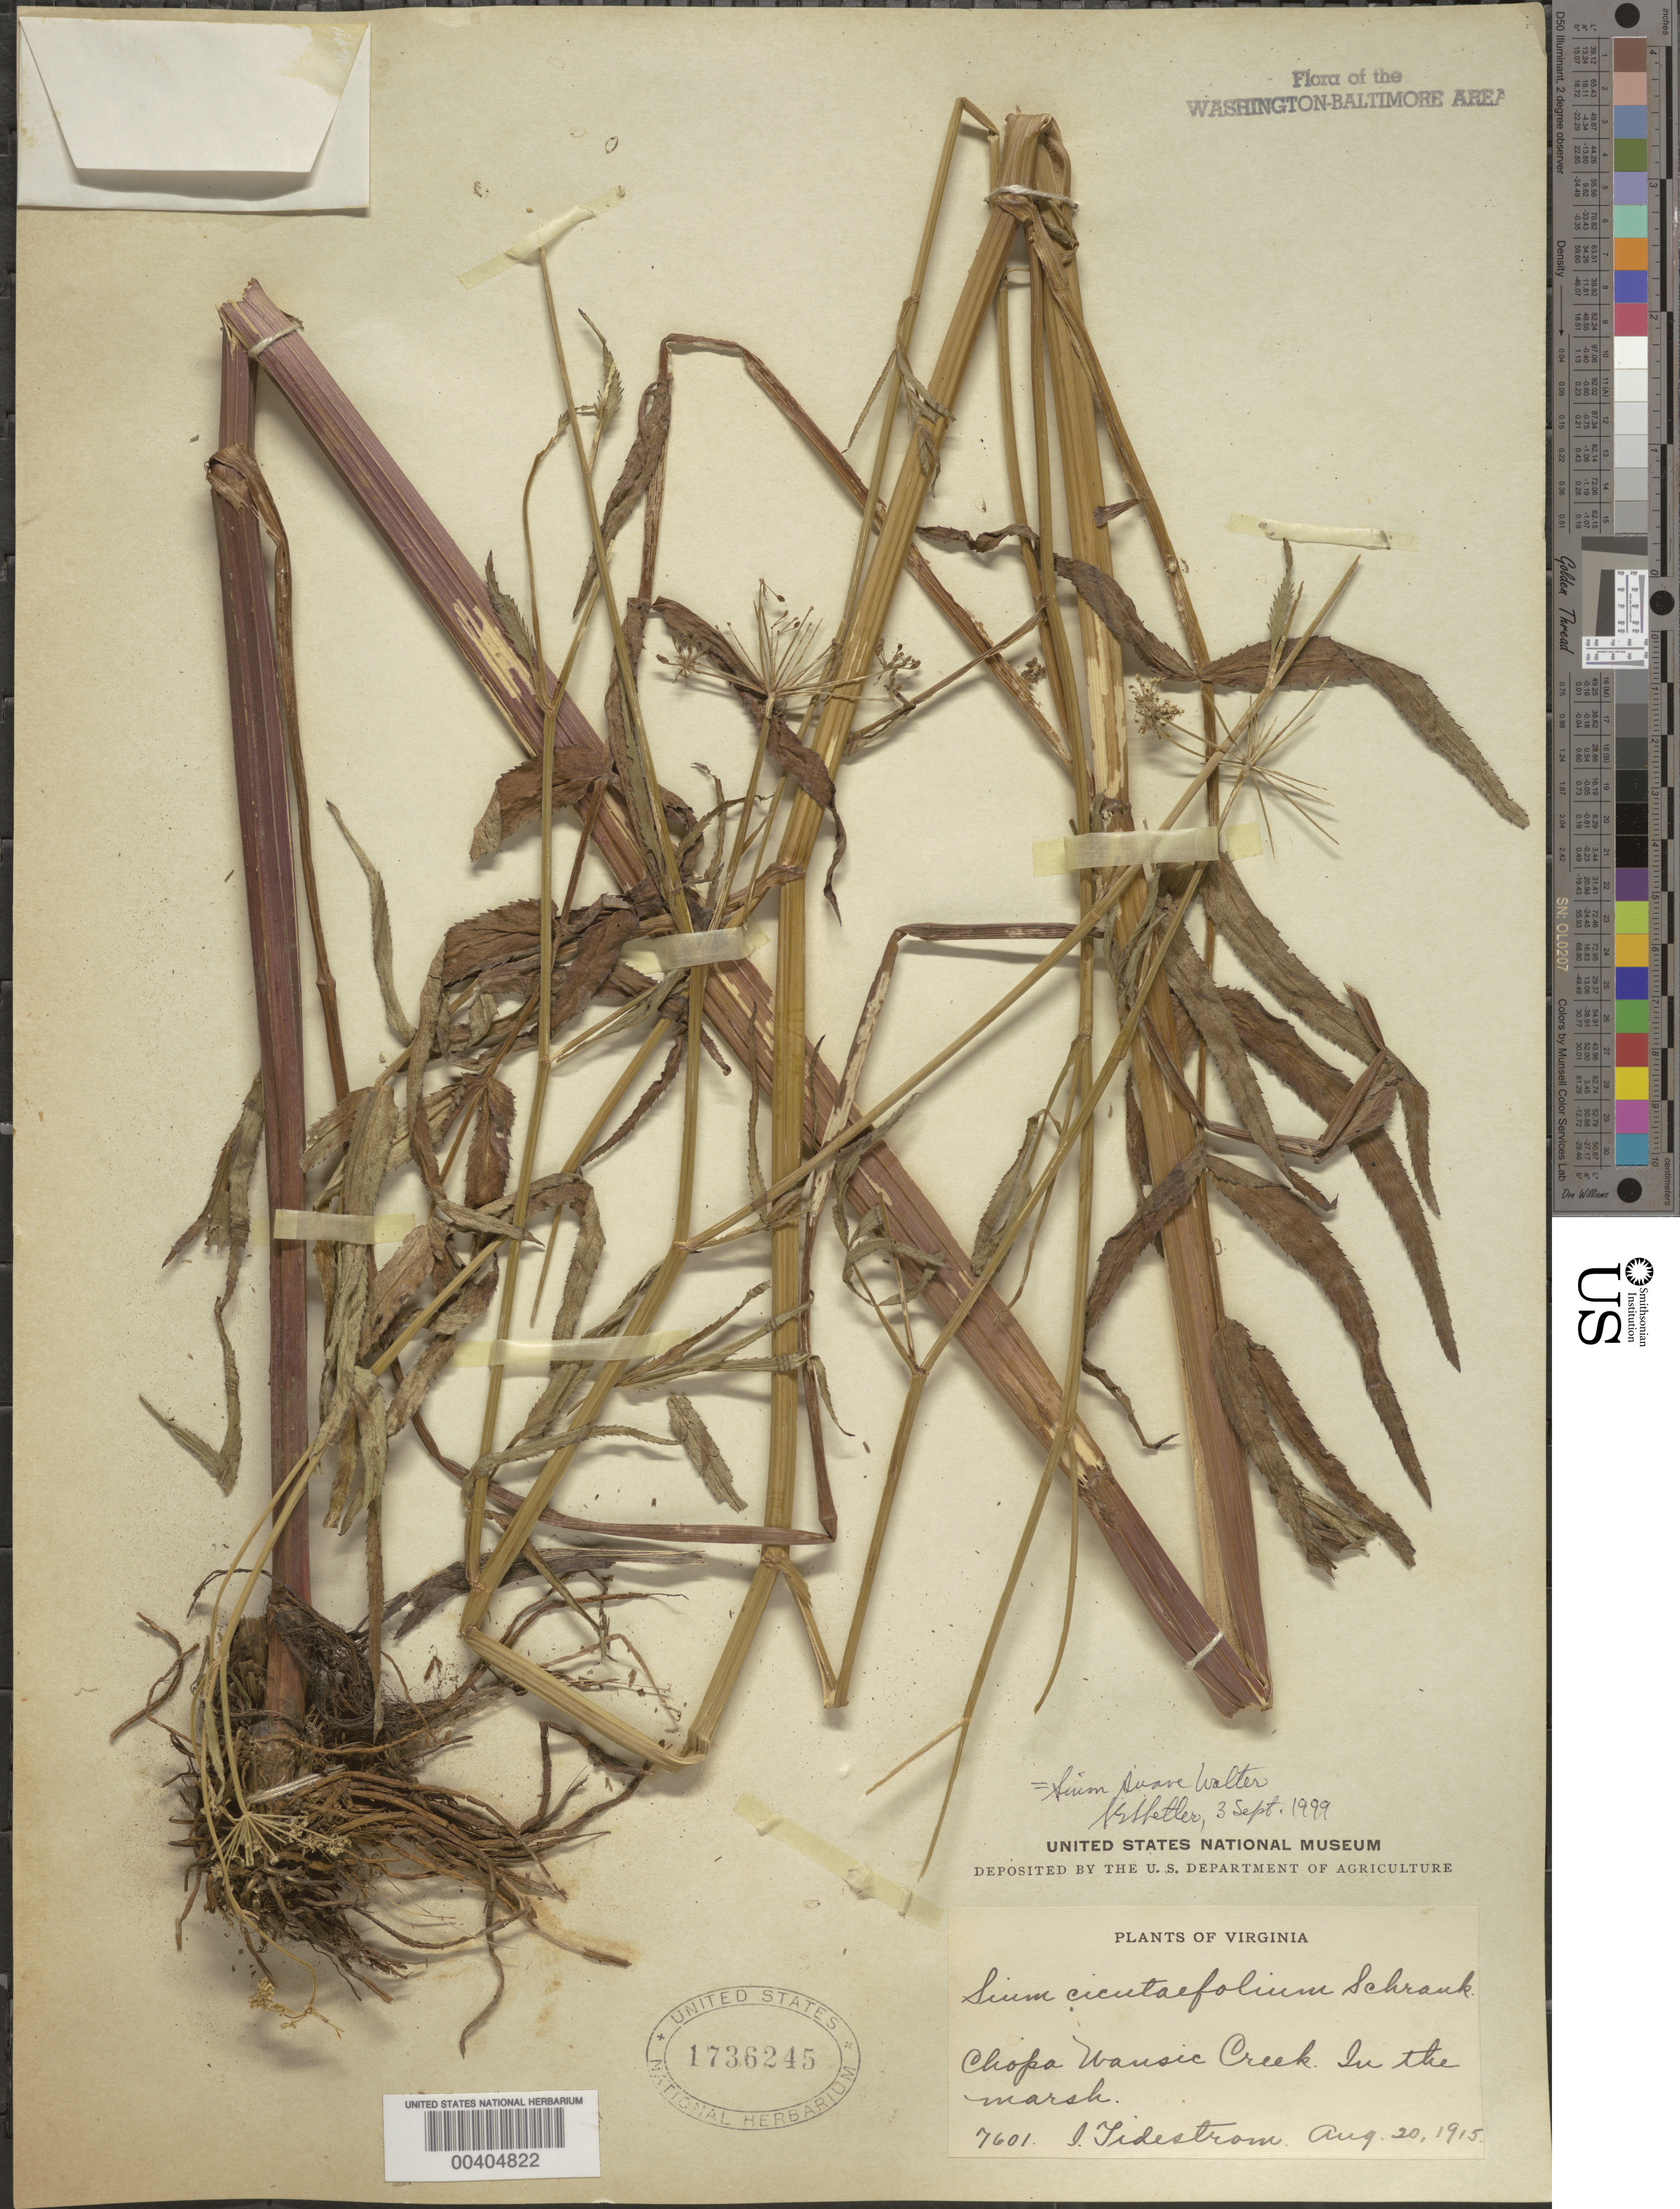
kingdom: Plantae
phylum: Tracheophyta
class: Magnoliopsida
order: Apiales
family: Apiaceae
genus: Sium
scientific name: Sium suave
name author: Walter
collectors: I. F. Tidestrom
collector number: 7601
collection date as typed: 20 Aug 1915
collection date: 1915-08-20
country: United States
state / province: Virginia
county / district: Prince William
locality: Chopawamsic Creek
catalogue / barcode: US 1736245